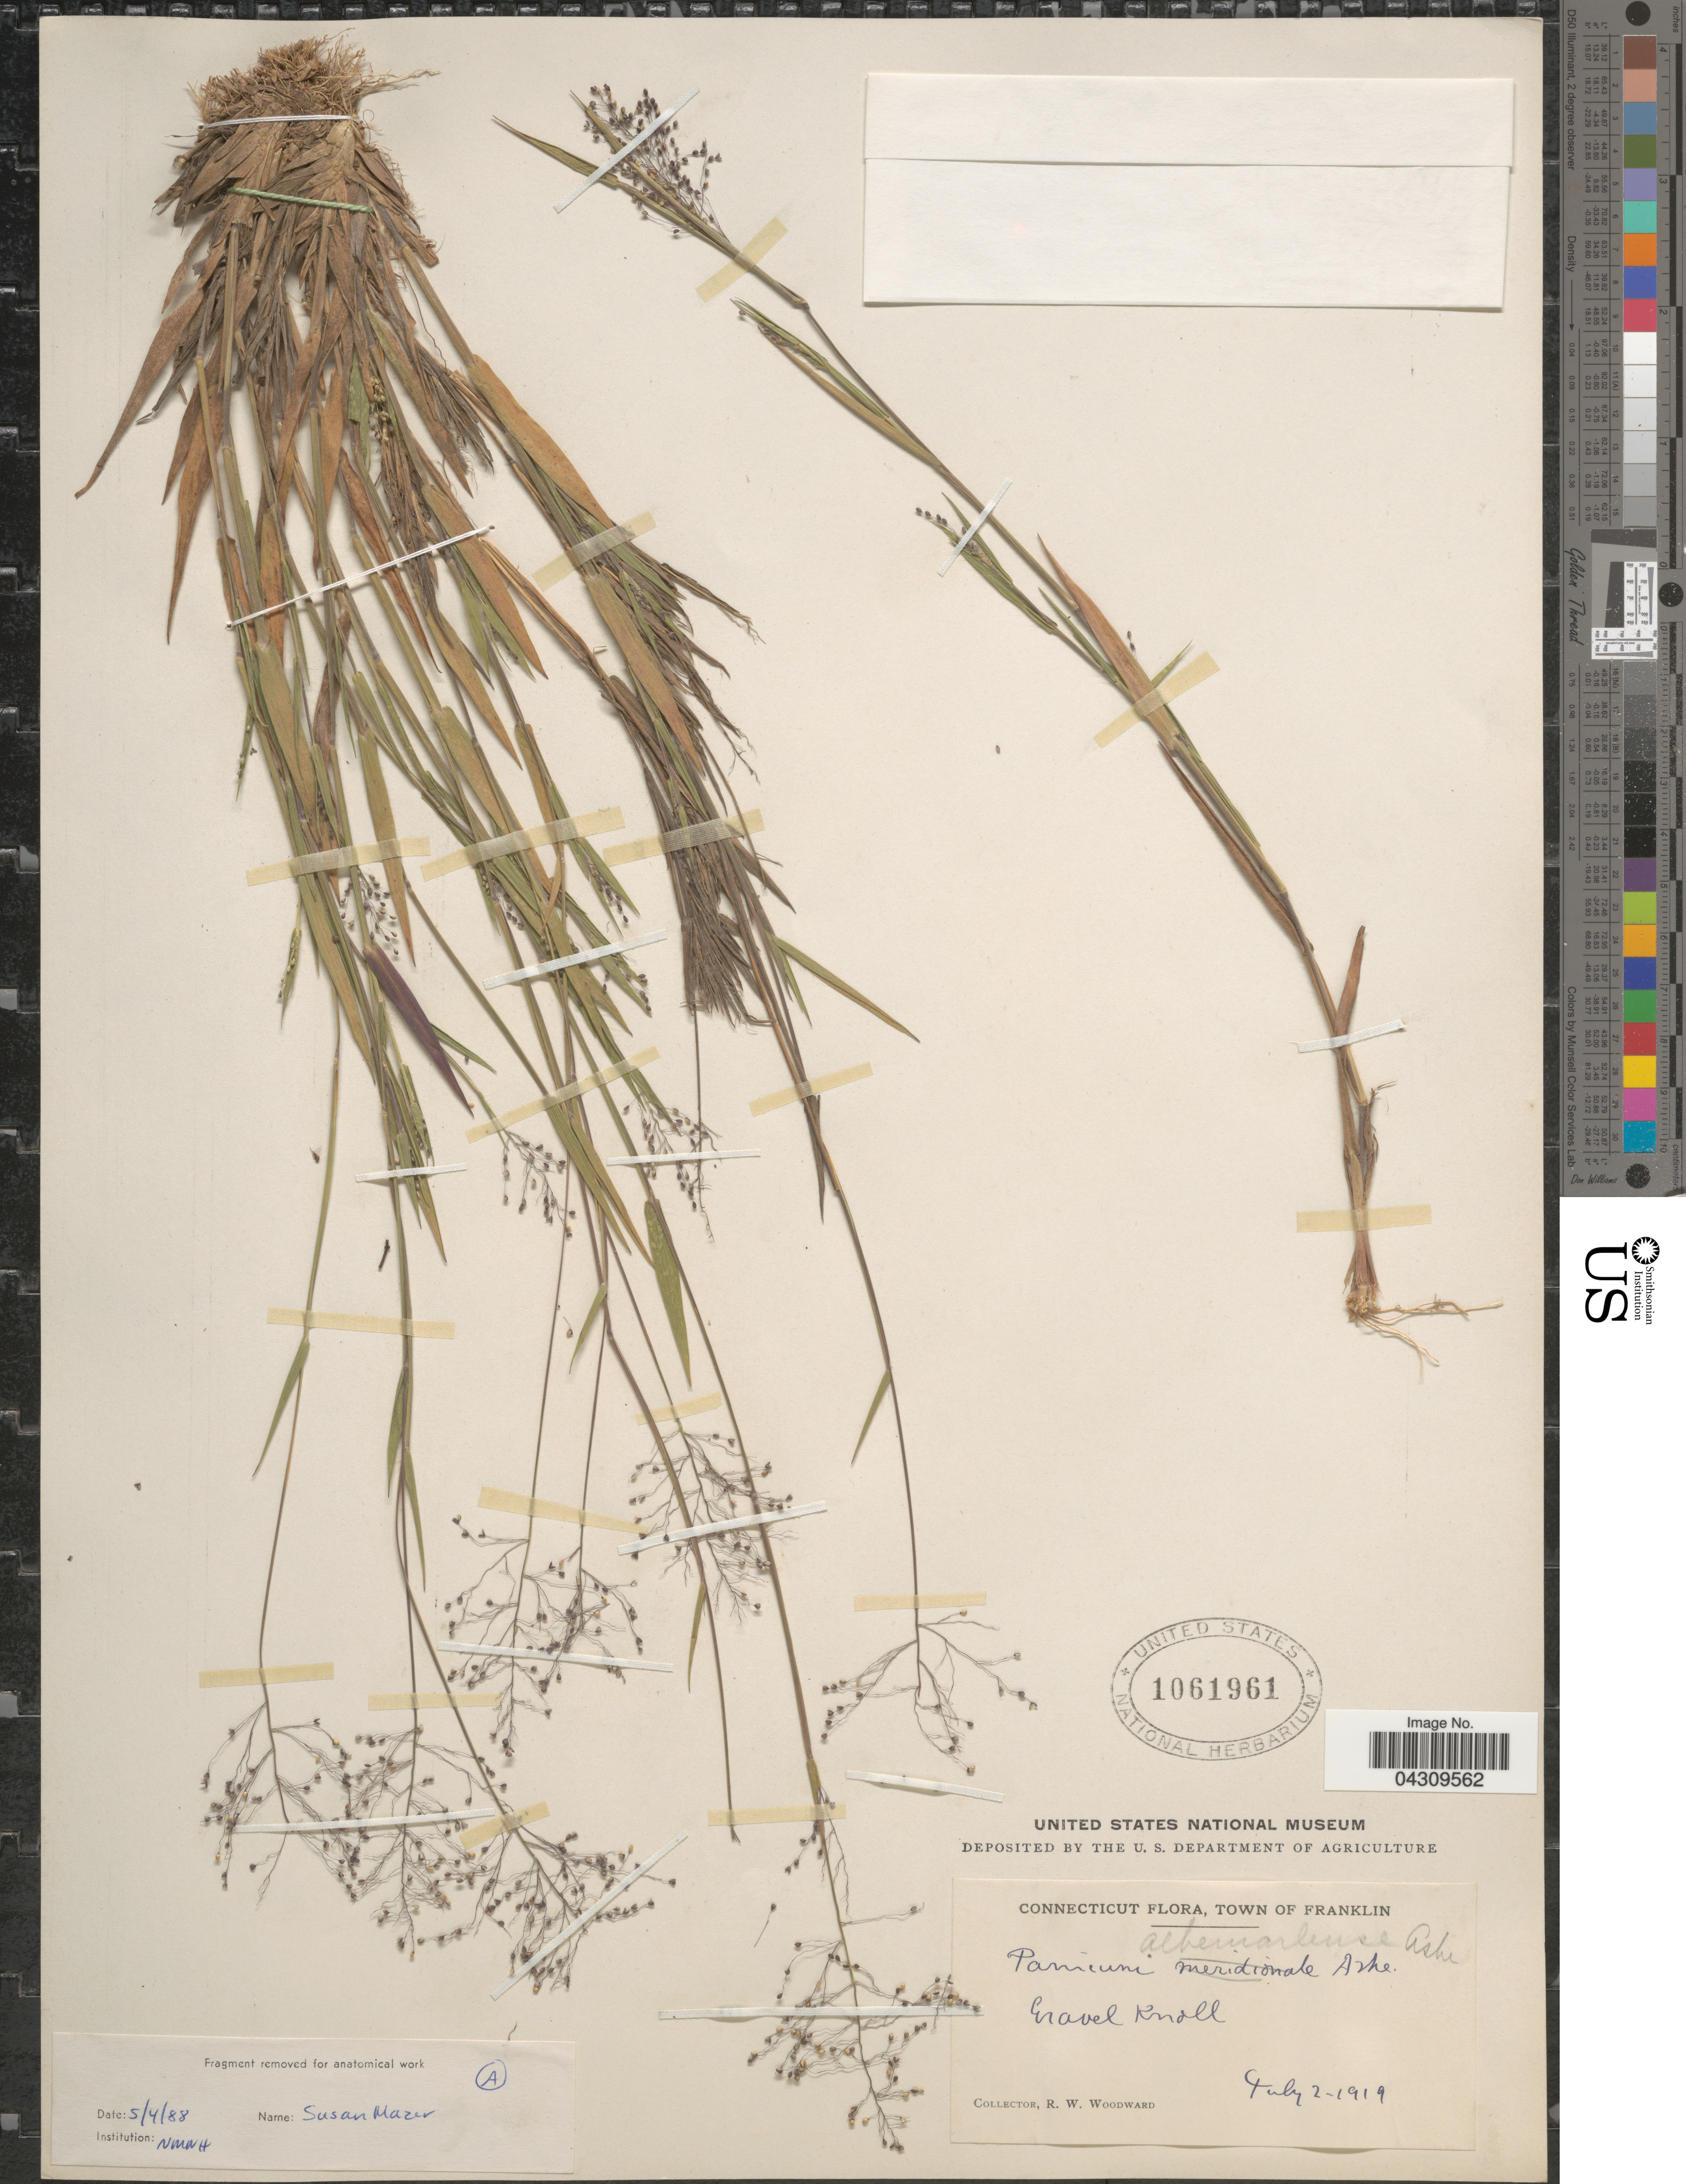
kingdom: Plantae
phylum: Tracheophyta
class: Liliopsida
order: Poales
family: Poaceae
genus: Dichanthelium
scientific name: Dichanthelium acuminatum var. acuminatum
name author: (Sw.) Gould & C.A. Clark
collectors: R. Woodward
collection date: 1919-07-02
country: United States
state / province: Connecticut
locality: Town Of Franklin. Gravel Knoll.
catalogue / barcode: US 1061961